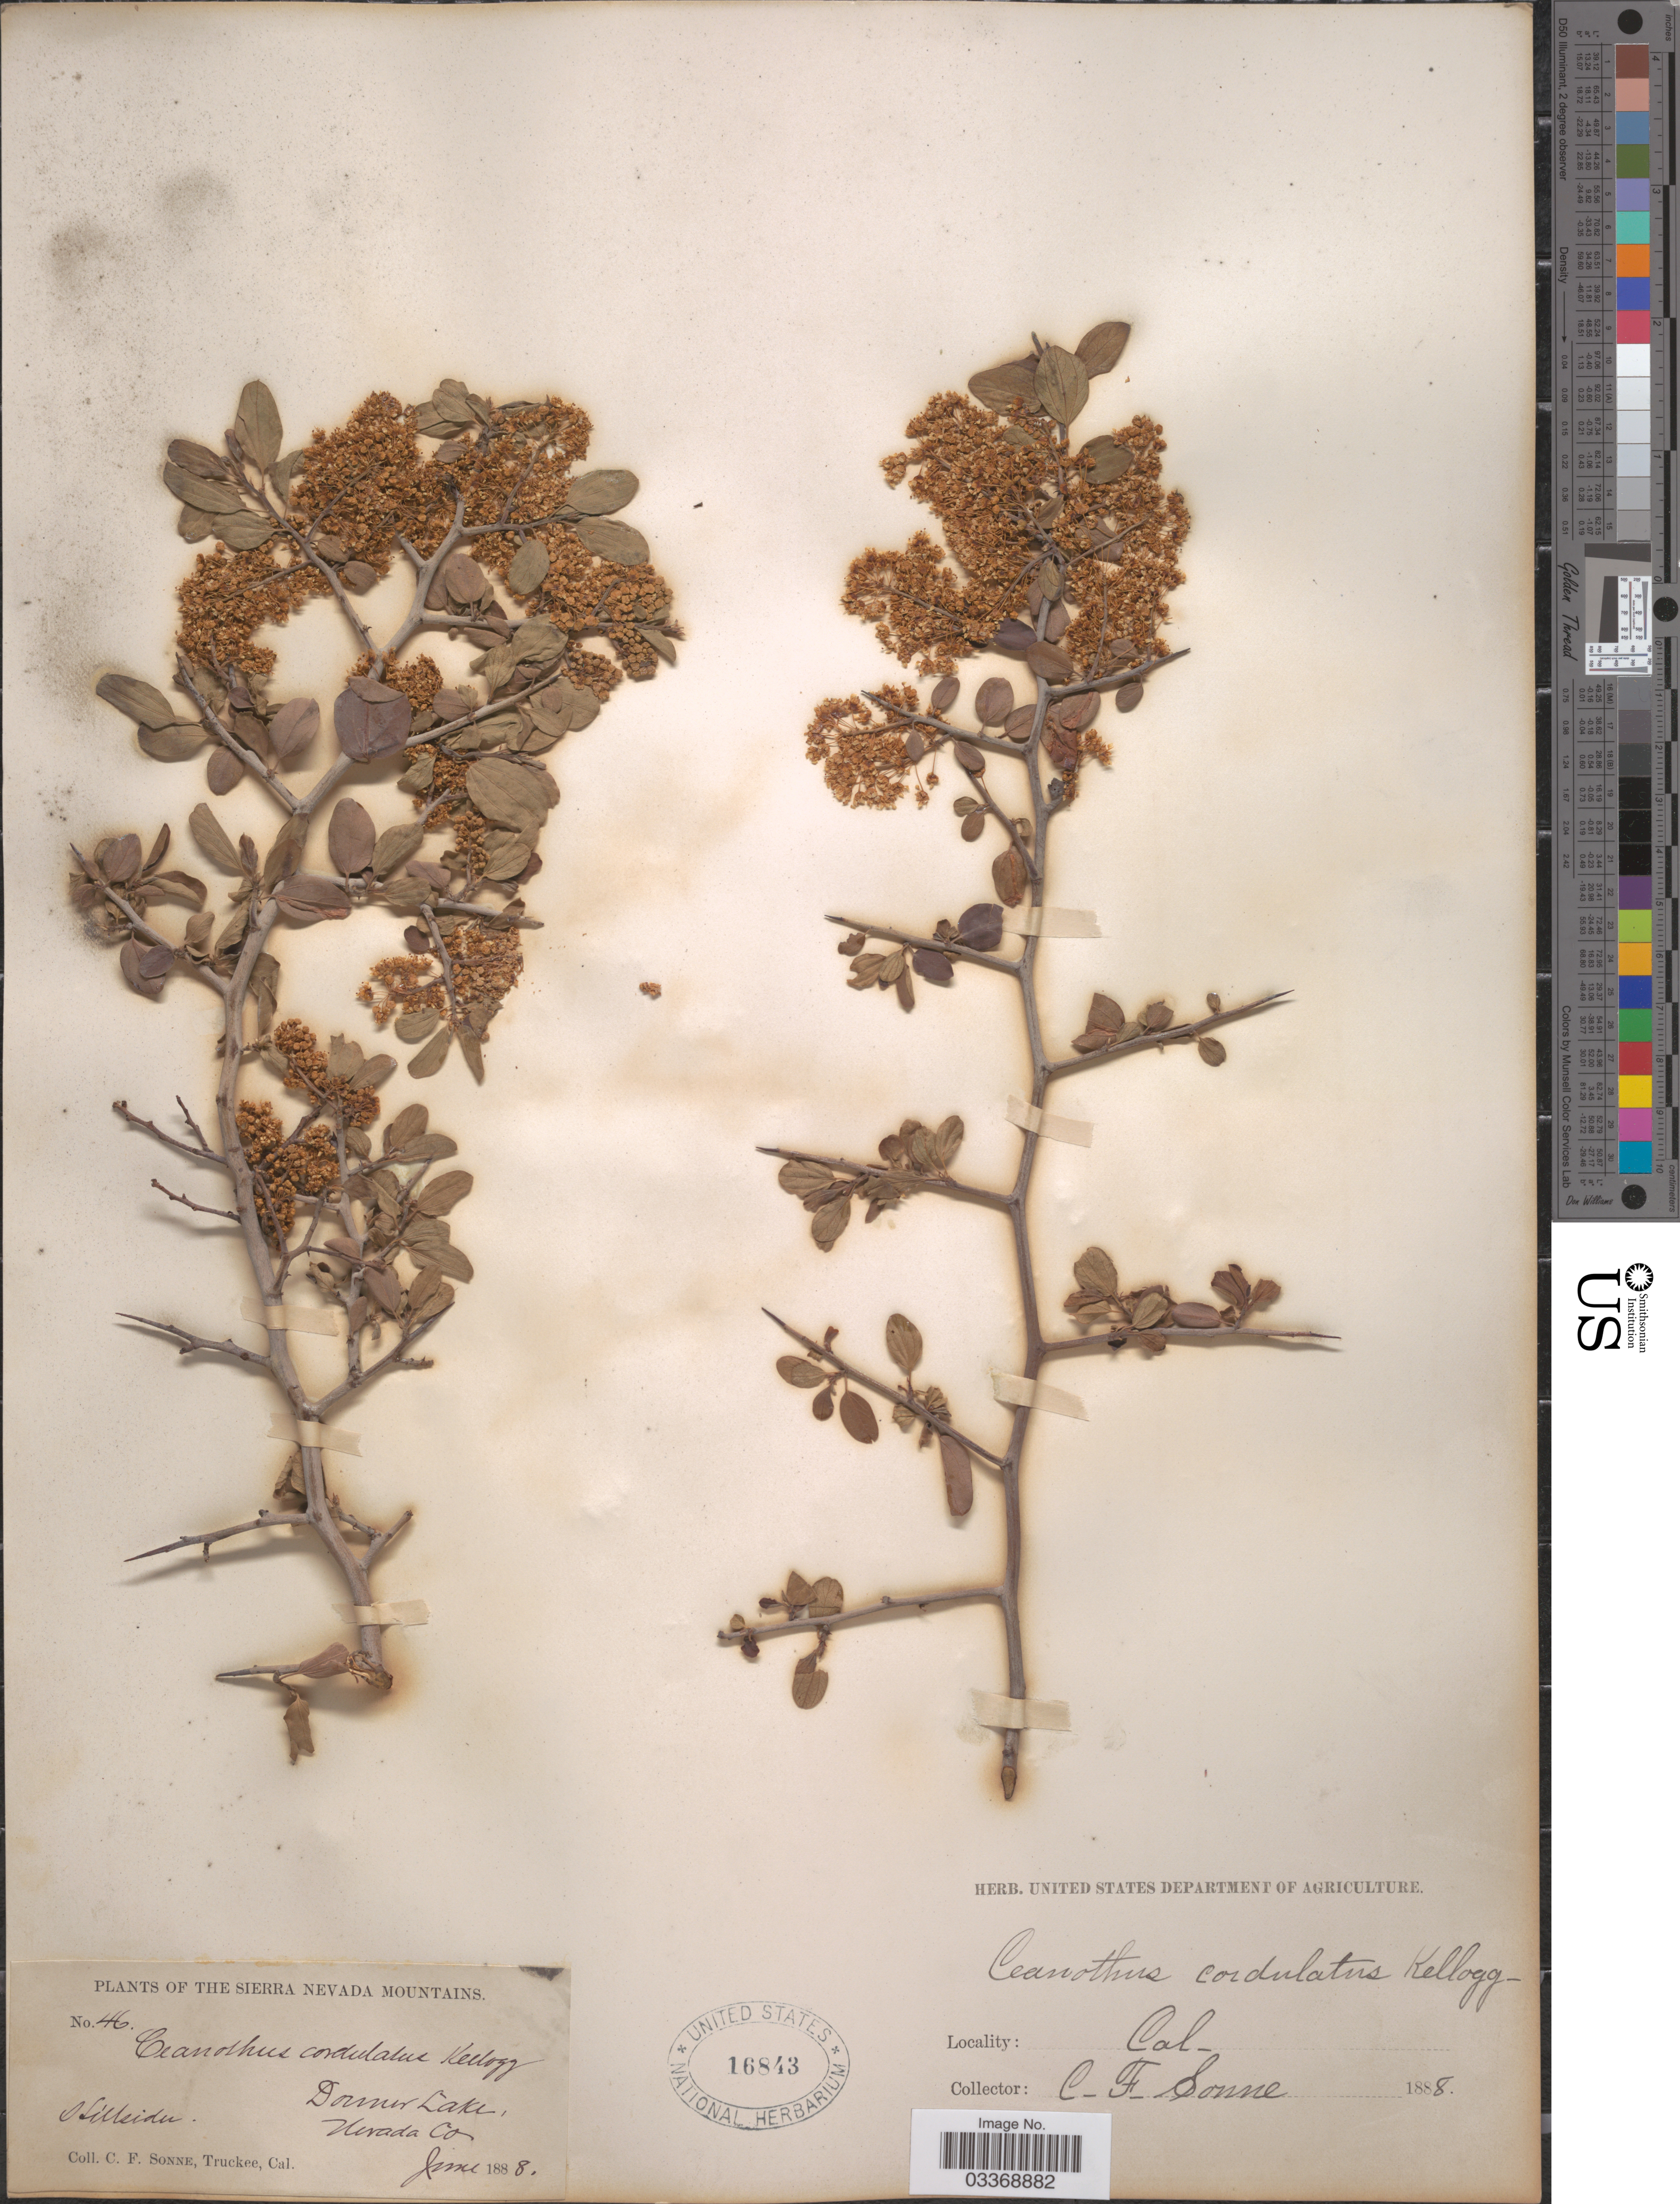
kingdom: Plantae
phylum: Tracheophyta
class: Magnoliopsida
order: Rosales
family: Rhamnaceae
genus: Ceanothus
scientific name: Ceanothus cordulatus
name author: Kellogg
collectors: C. Sonne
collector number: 46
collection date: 1888-06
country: United States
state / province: California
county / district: Nevada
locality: The Sierra Nevada Mountains. Donner Lake, Nevada Co.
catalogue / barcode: US 16843